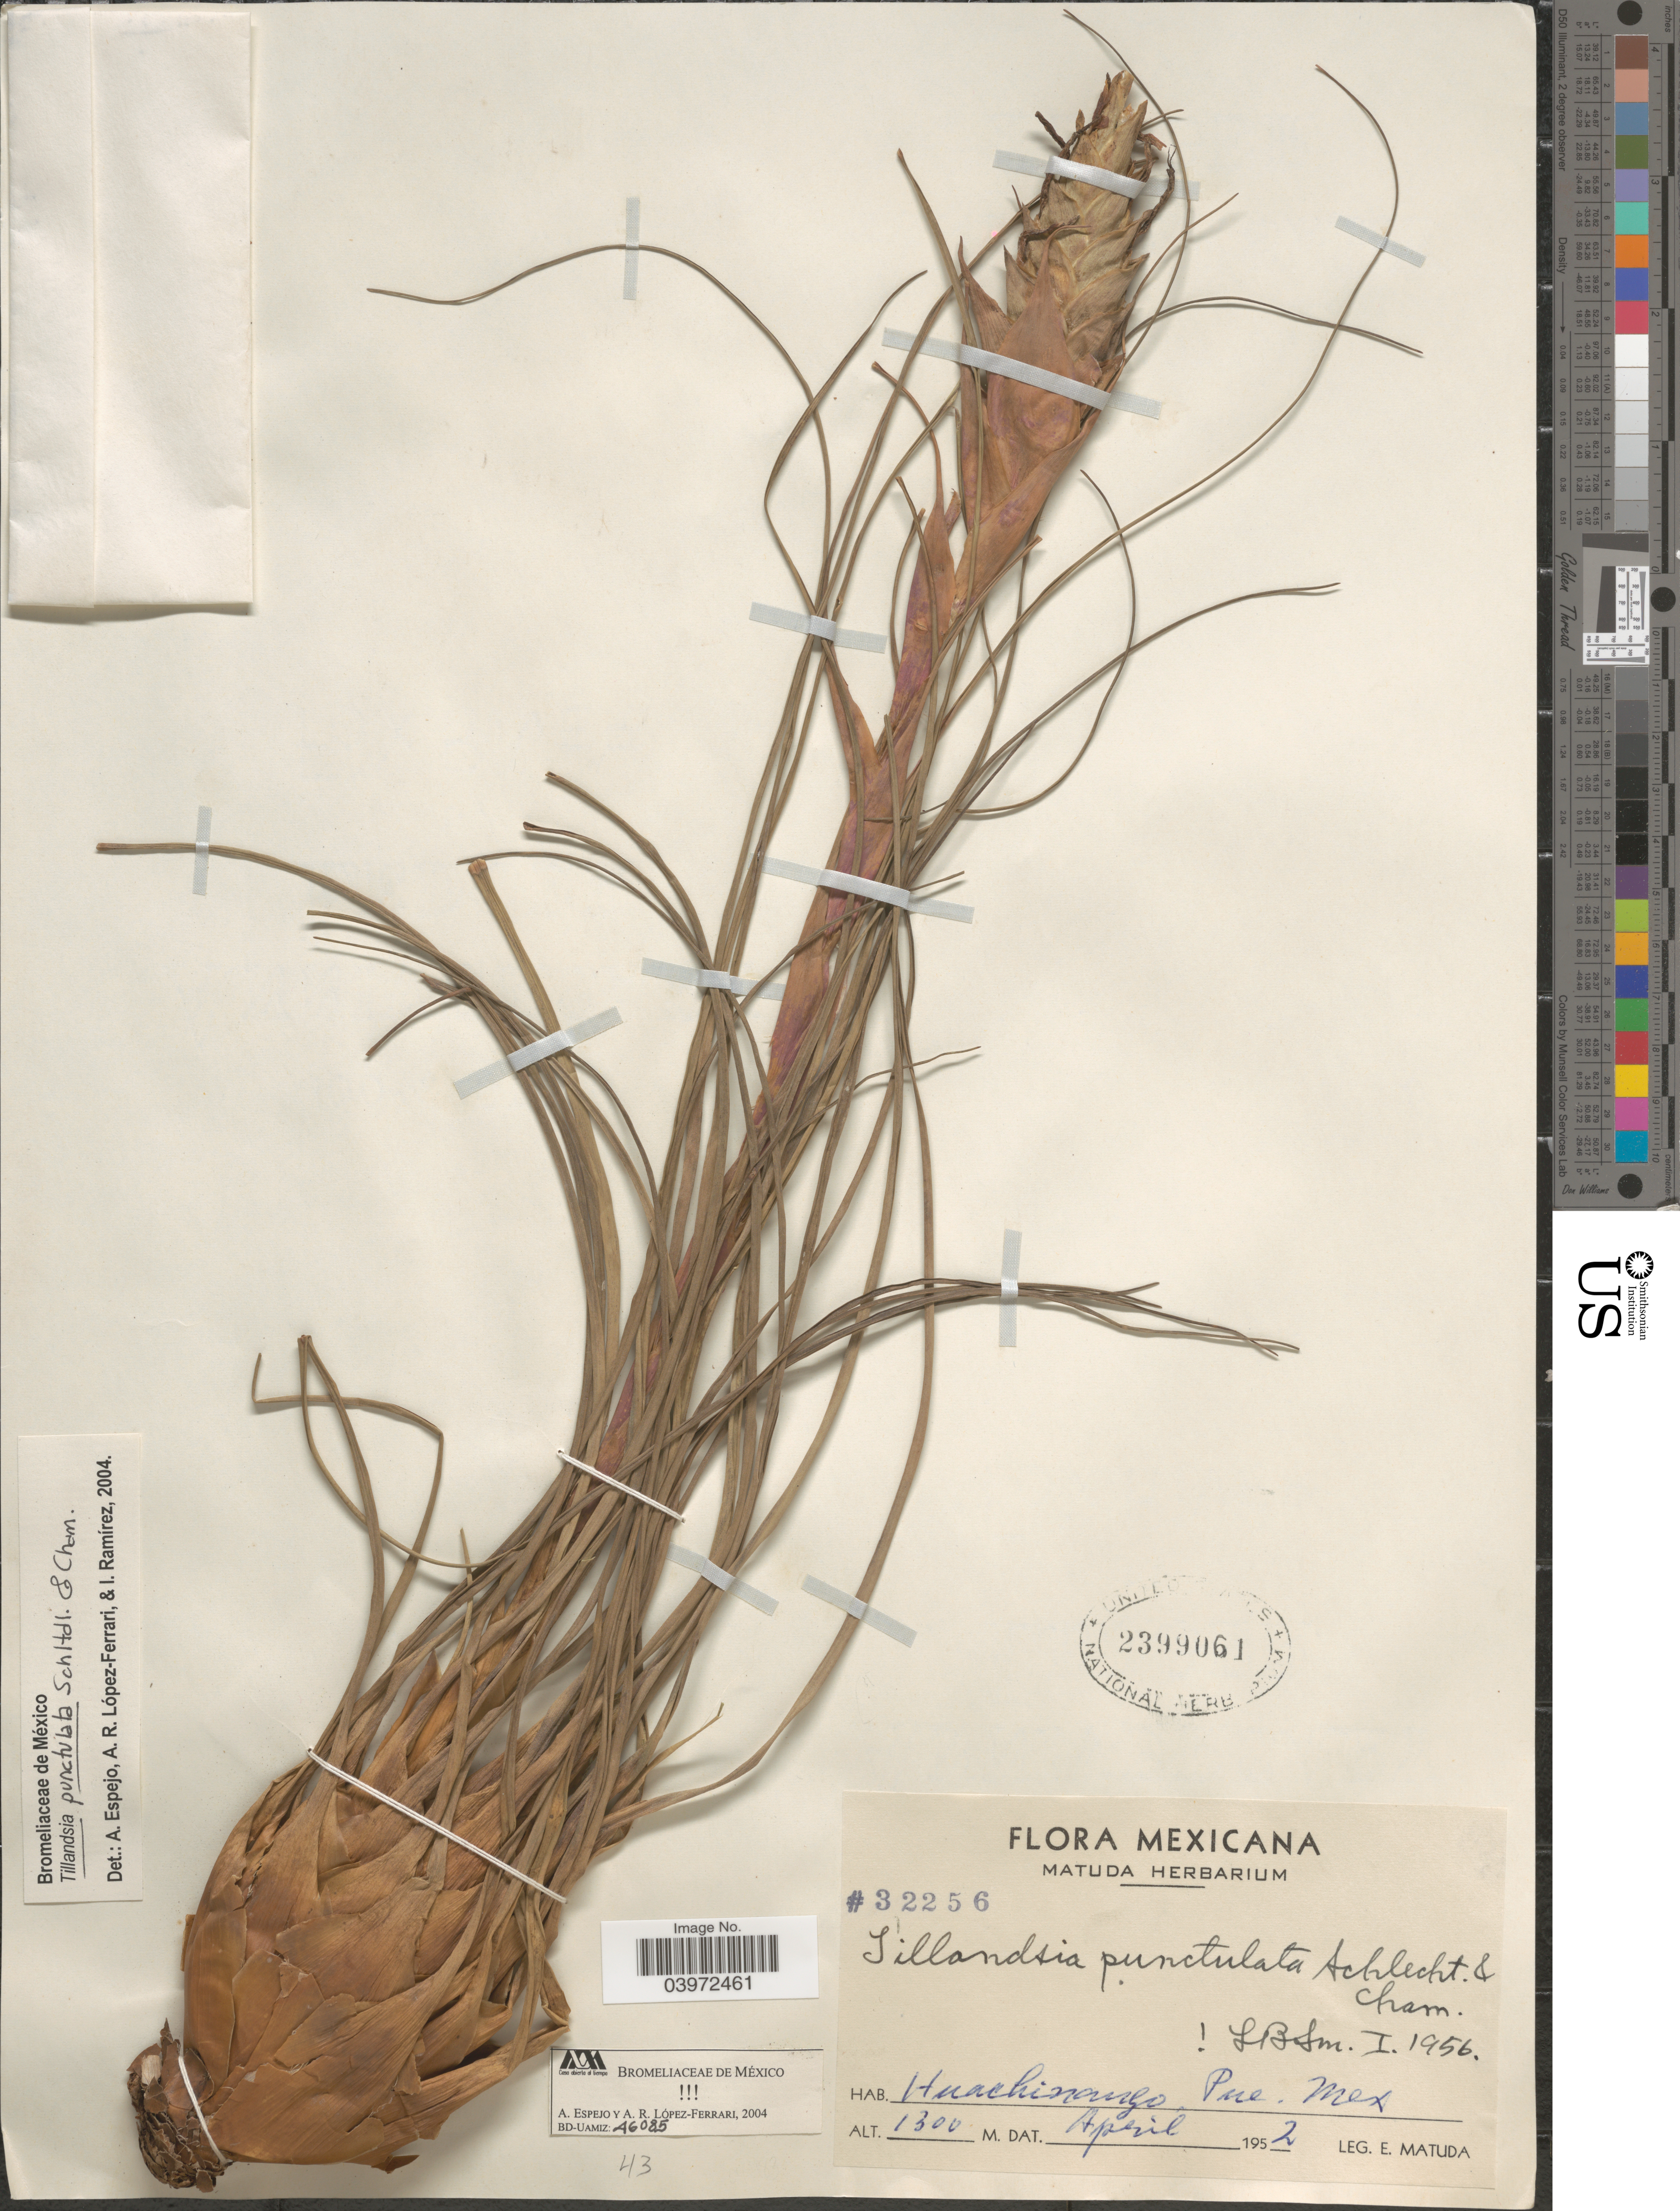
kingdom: Plantae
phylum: Tracheophyta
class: Liliopsida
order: Poales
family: Bromeliaceae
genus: Tillandsia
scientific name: Tillandsia punctulata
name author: Schltdl. & Cham.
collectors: E. Matuda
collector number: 32256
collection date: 1952-04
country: Mexico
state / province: Puebla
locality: Huachinango.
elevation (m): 1300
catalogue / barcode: US 2399061